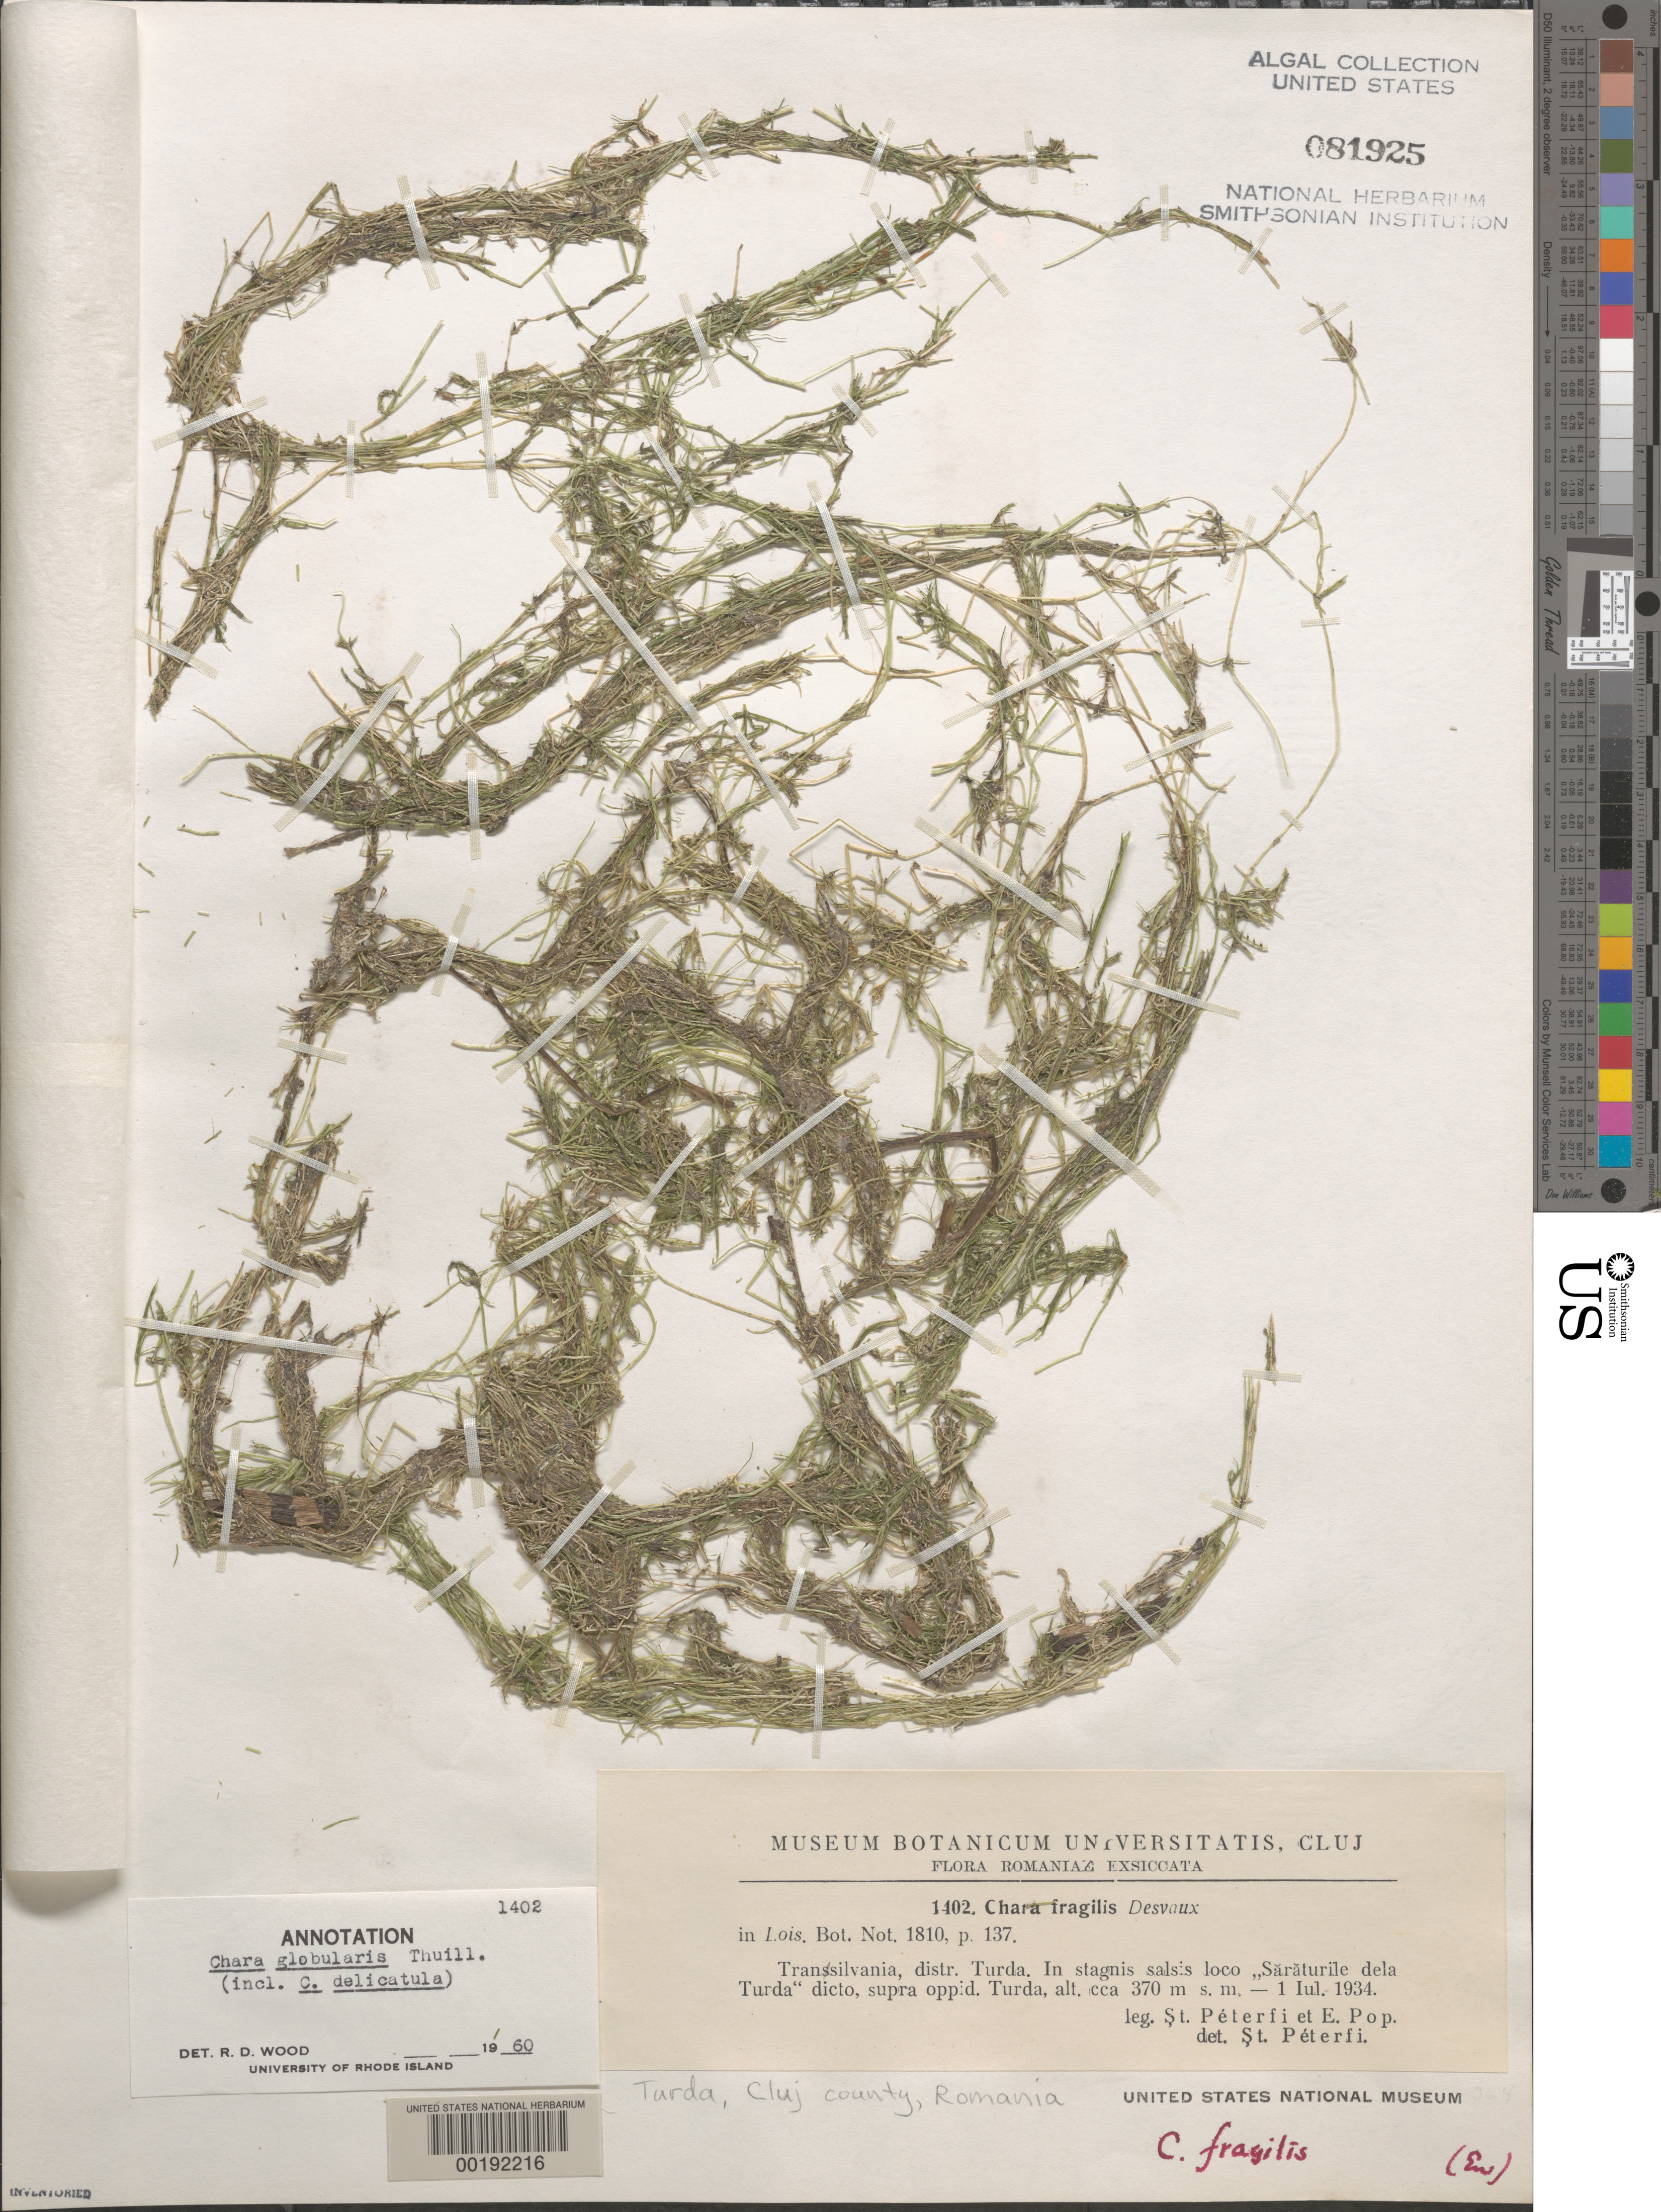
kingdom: Plantae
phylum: Charophyta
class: Charophyceae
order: Charales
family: Characeae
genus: Chara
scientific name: Chara globularis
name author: Thuiller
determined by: Wood, R. D.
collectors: S. Peterfi & E. Pop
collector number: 1402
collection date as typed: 01 Jul 1934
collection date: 1934-07-01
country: Romania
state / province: Cluj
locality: Turda, transylvania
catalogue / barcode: US 81925